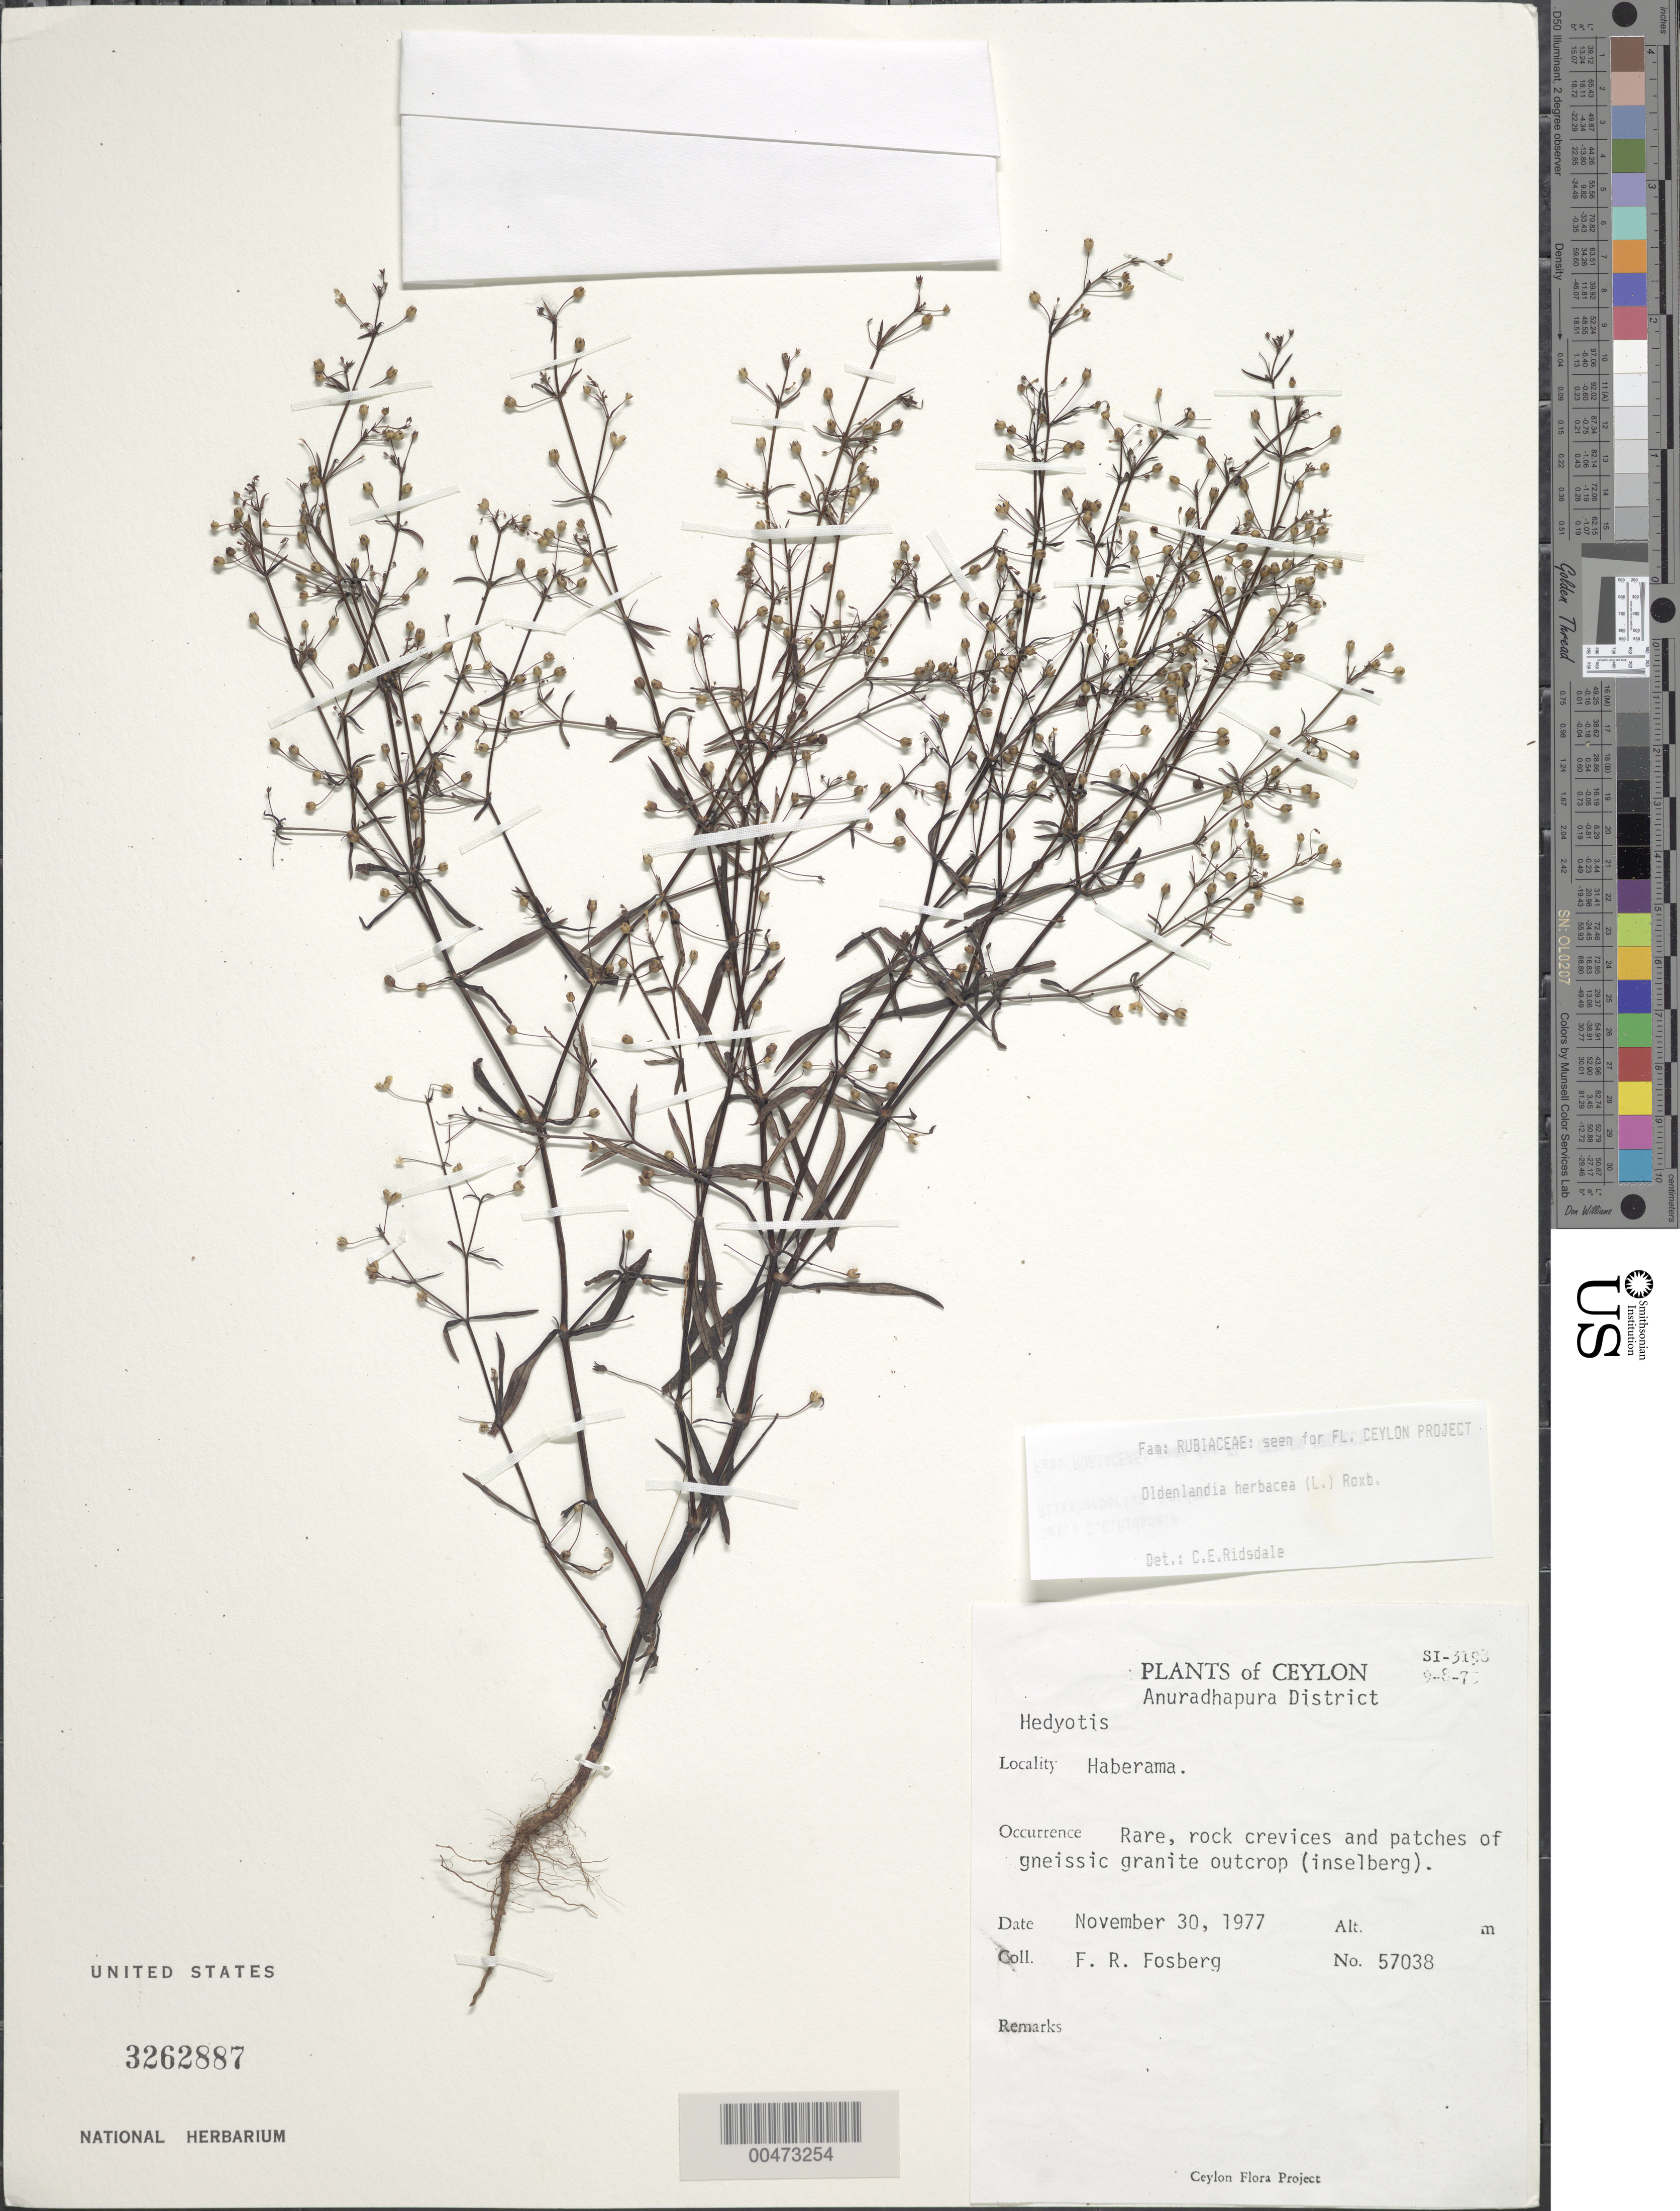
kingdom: Plantae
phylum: Tracheophyta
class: Magnoliopsida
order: Gentianales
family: Rubiaceae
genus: Oldenlandia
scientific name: Oldenlandia herbacea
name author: (L.) Roxb.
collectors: F. R. Fosberg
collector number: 57038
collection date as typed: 30 Nov 1977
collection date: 1977-11-30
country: Sri Lanka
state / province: North Central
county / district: Anuradhapura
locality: Haberama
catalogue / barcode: US 3262887